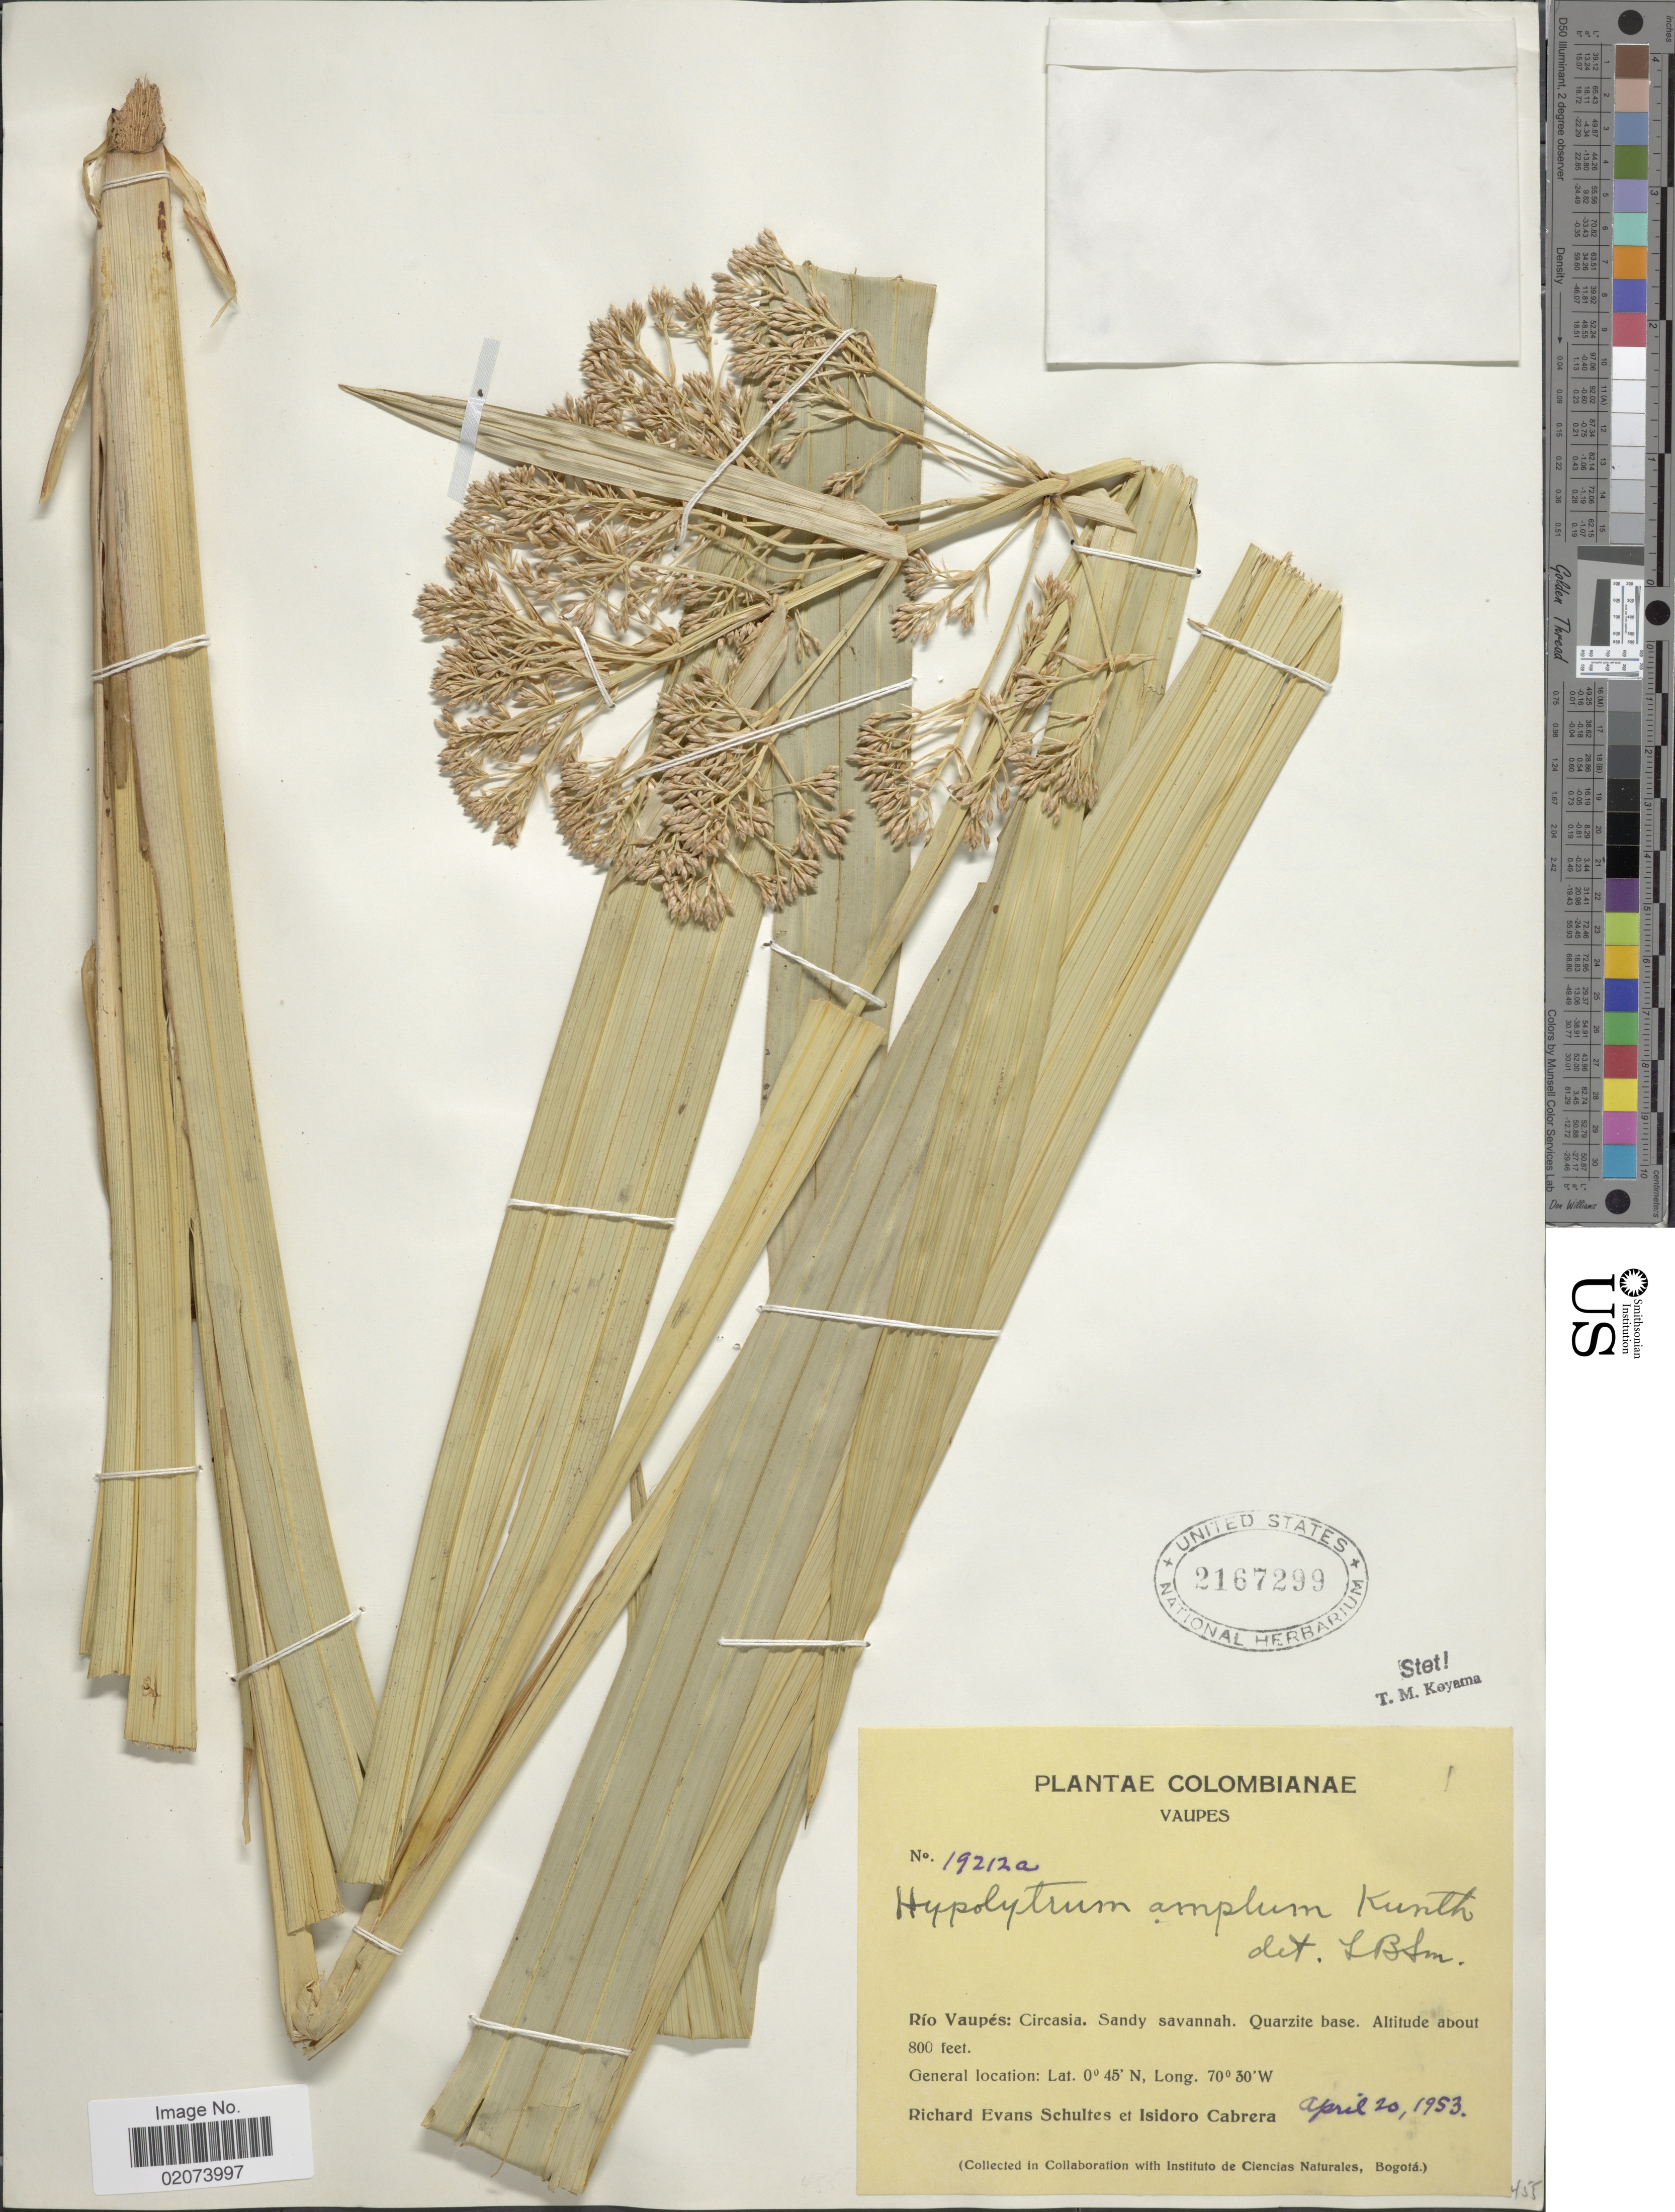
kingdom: Plantae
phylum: Tracheophyta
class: Liliopsida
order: Poales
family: Cyperaceae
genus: Hypolytrum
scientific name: Hypolytrum amplum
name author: Poepp. & Kunth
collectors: R. E. Schultes & I. Cabrera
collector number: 19212a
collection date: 1953-04-20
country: Colombia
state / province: Vaupés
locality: Rio Vaupes, Circasia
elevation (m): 244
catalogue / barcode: US 2167299